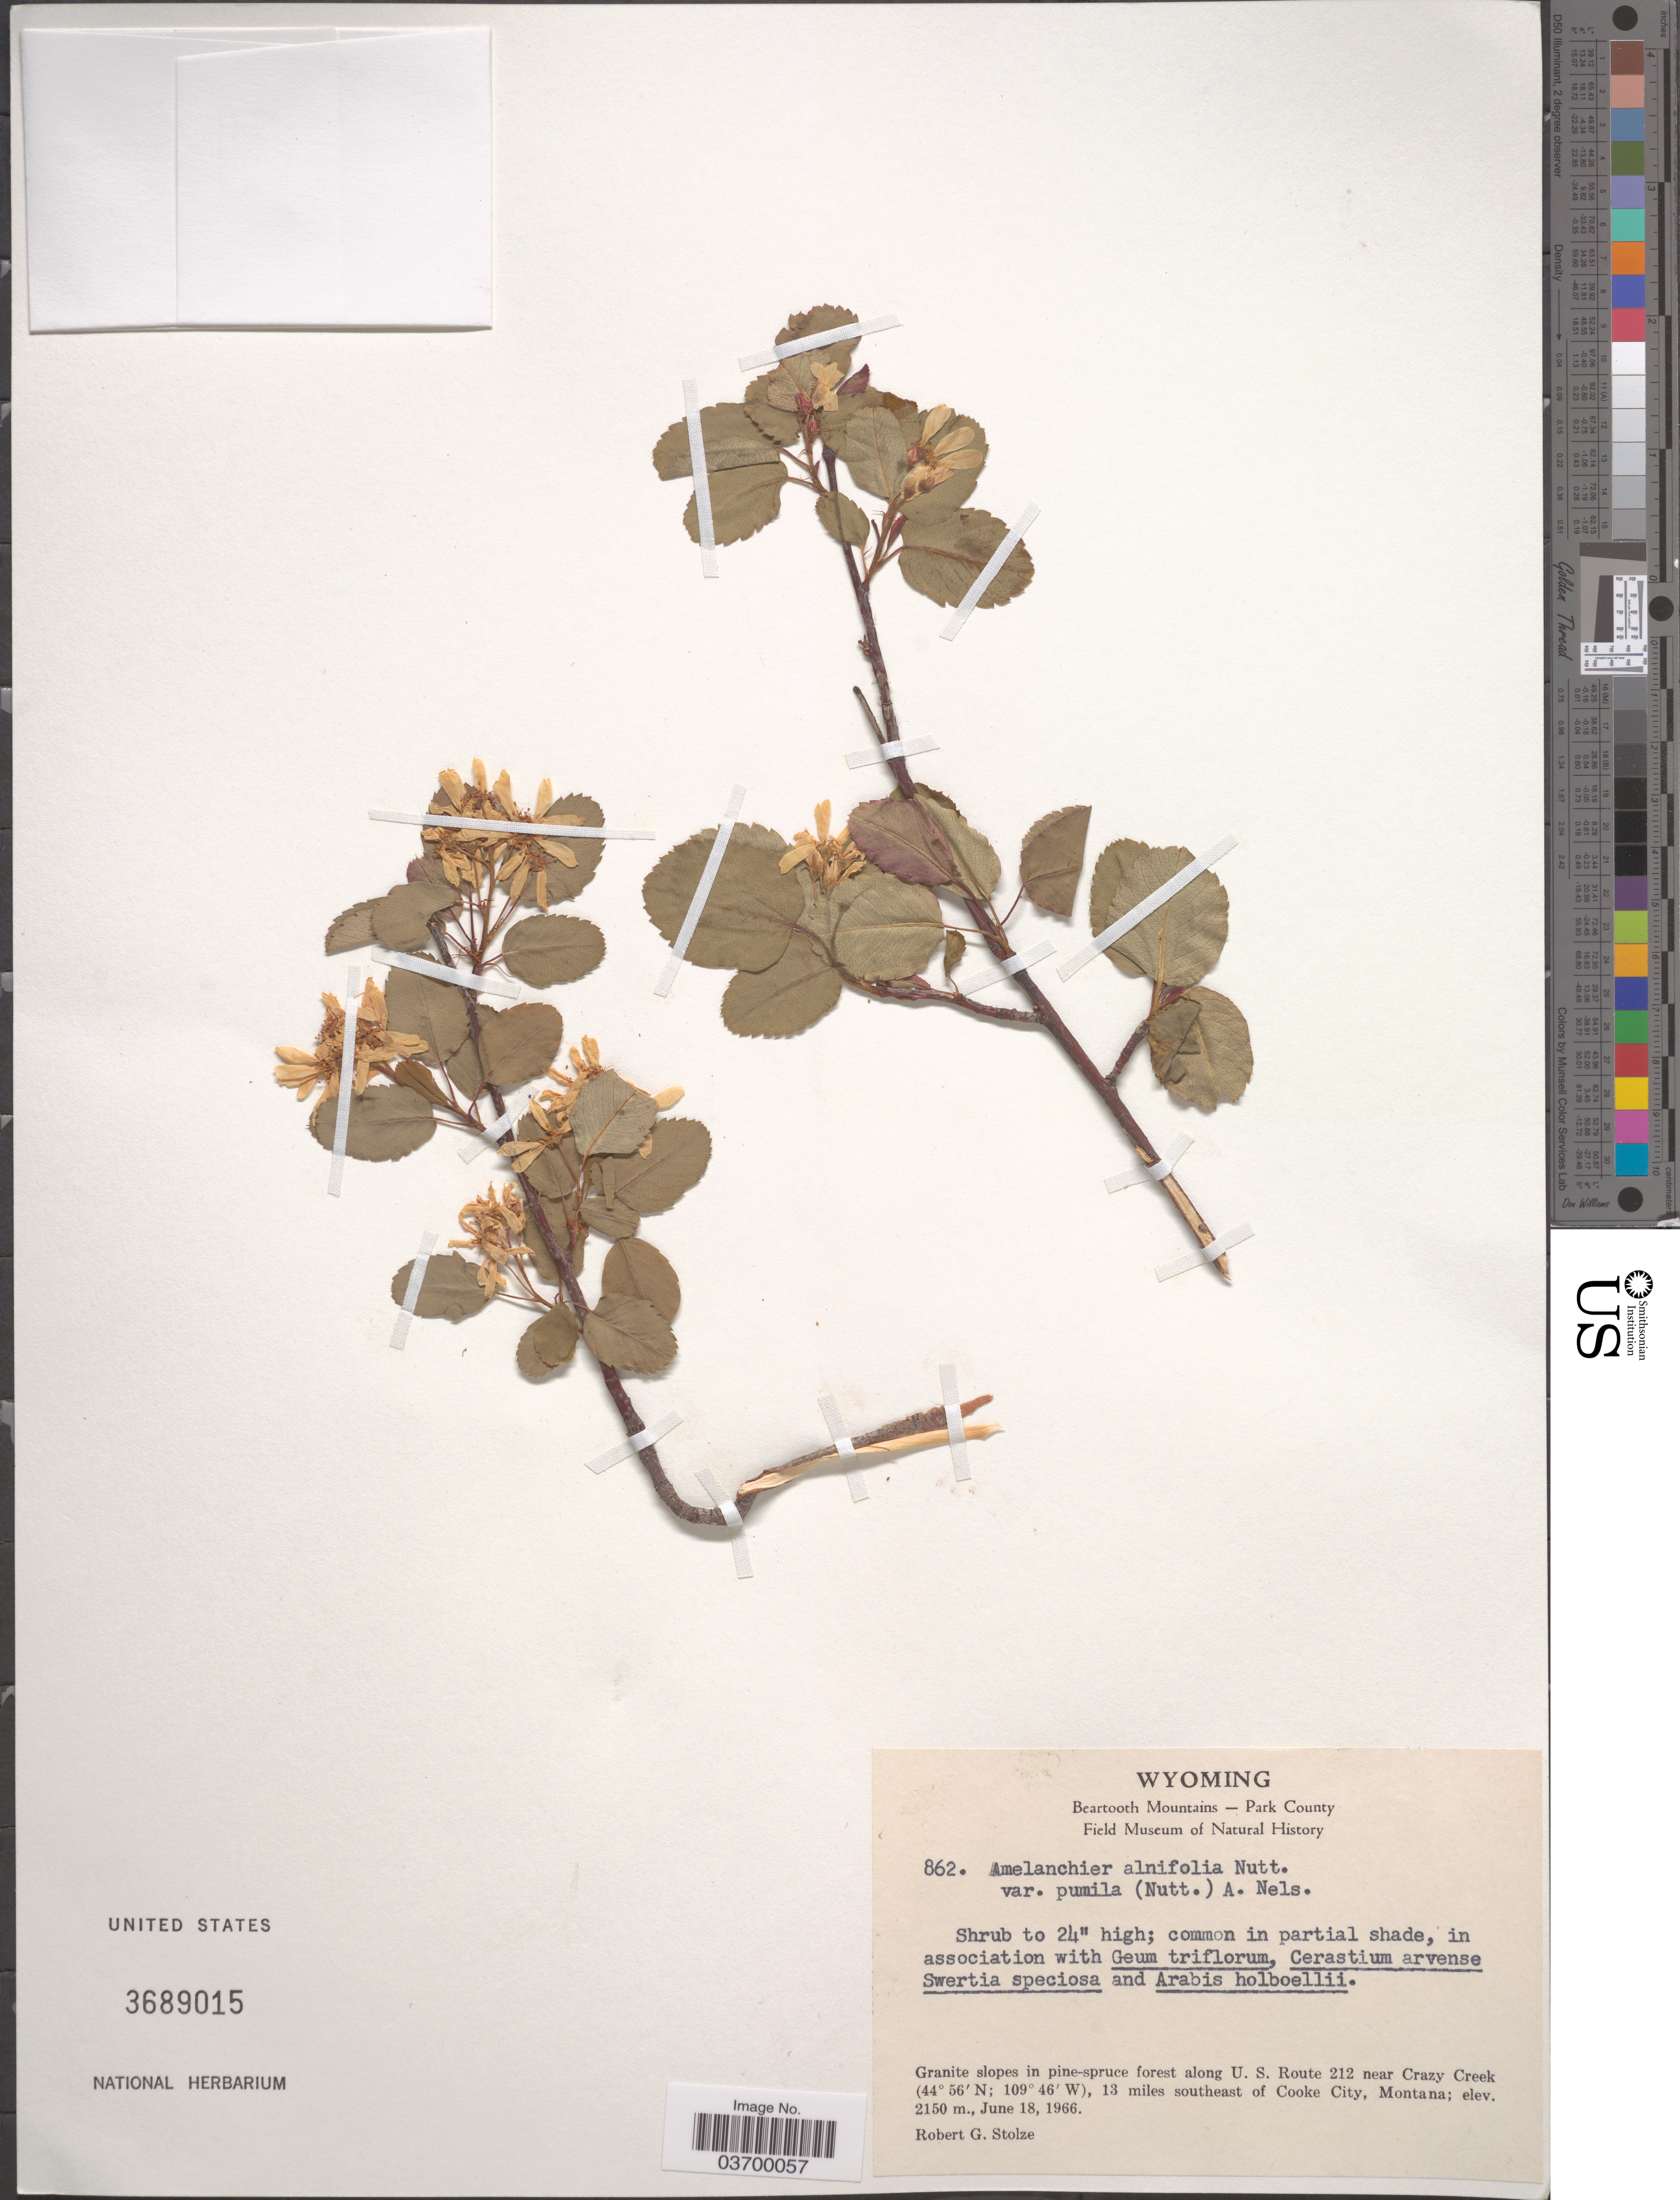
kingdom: Plantae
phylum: Tracheophyta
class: Magnoliopsida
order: Rosales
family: Rosaceae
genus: Amelanchier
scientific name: Amelanchier alnifolia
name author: (Nutt.) Nutt. ex M. Roem.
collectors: R. G. Stolze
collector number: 862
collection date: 1966-06-18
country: United States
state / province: Montana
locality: Beartooth Mountains- Park County. Along U. S. Route 212 near Crazy Creek, 13 miles southeast of Cooke City.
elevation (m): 2150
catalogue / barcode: US 3689015